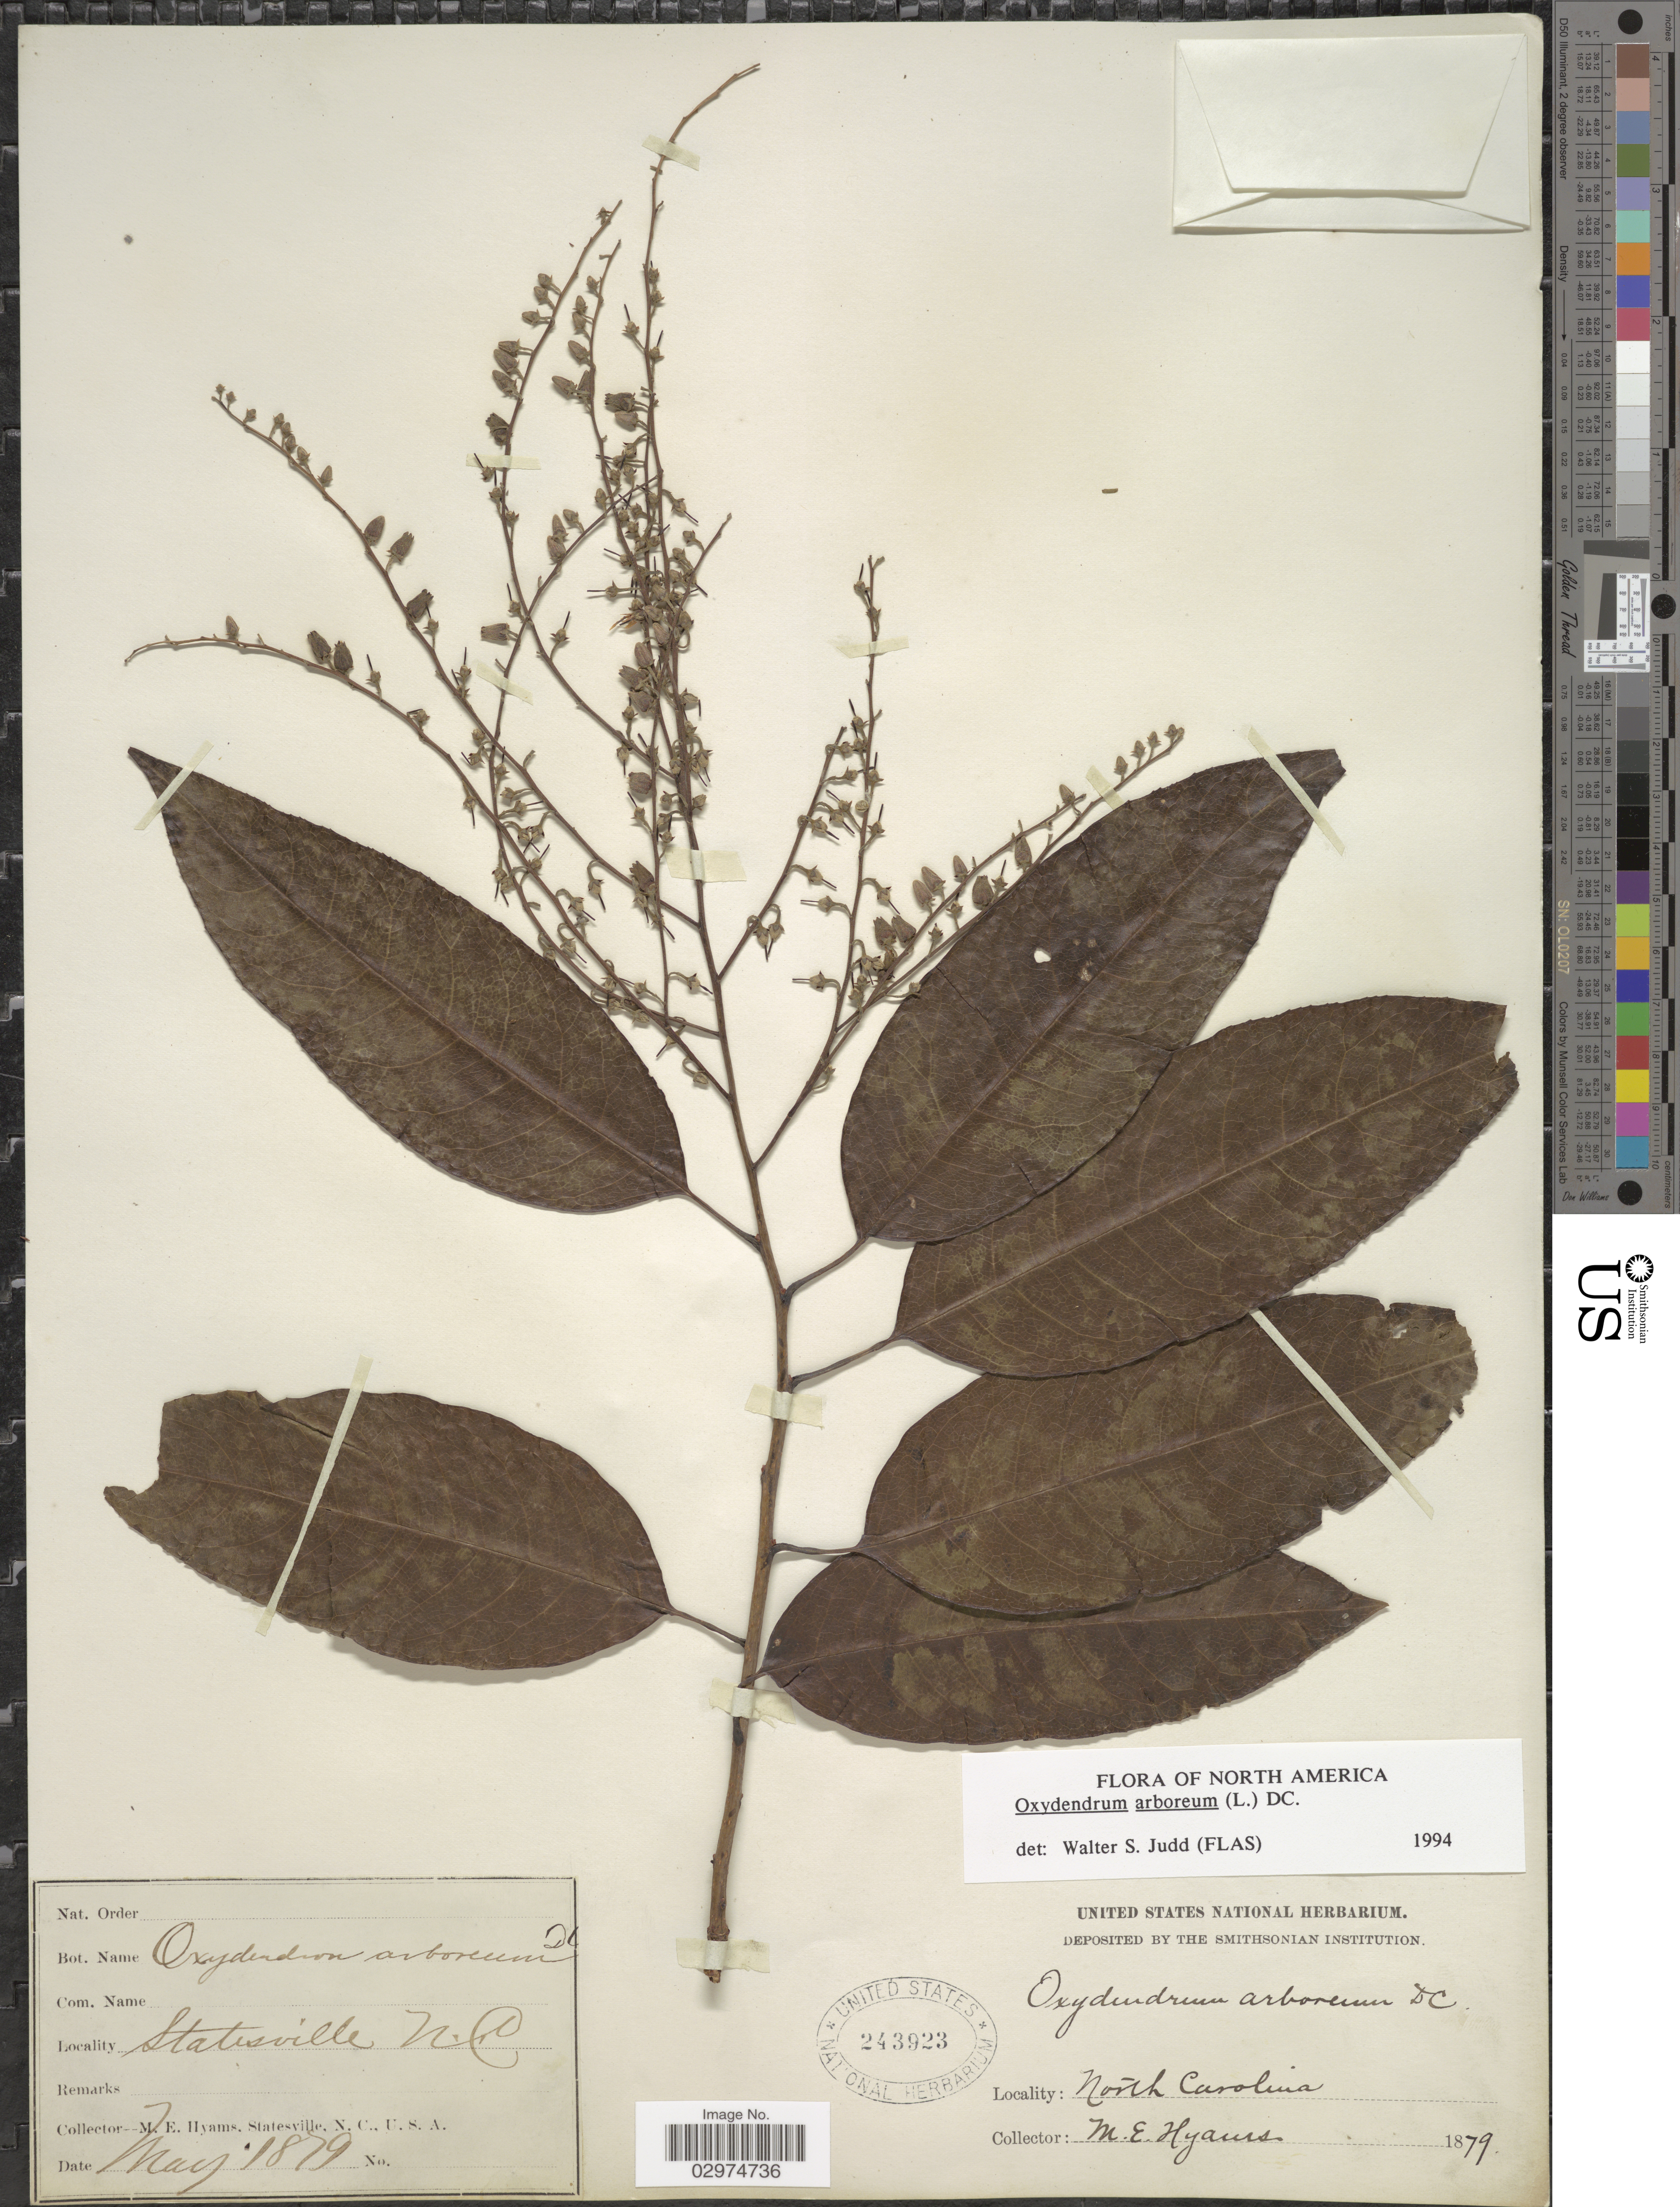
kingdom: Plantae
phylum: Tracheophyta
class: Magnoliopsida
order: Ericales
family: Ericaceae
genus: Oxydendrum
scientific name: Oxydendrum arboreum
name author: (L.) DC.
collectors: M. E. Hyams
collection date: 1879-05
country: United States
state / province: North Carolina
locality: Statesville.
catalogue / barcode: US 243923